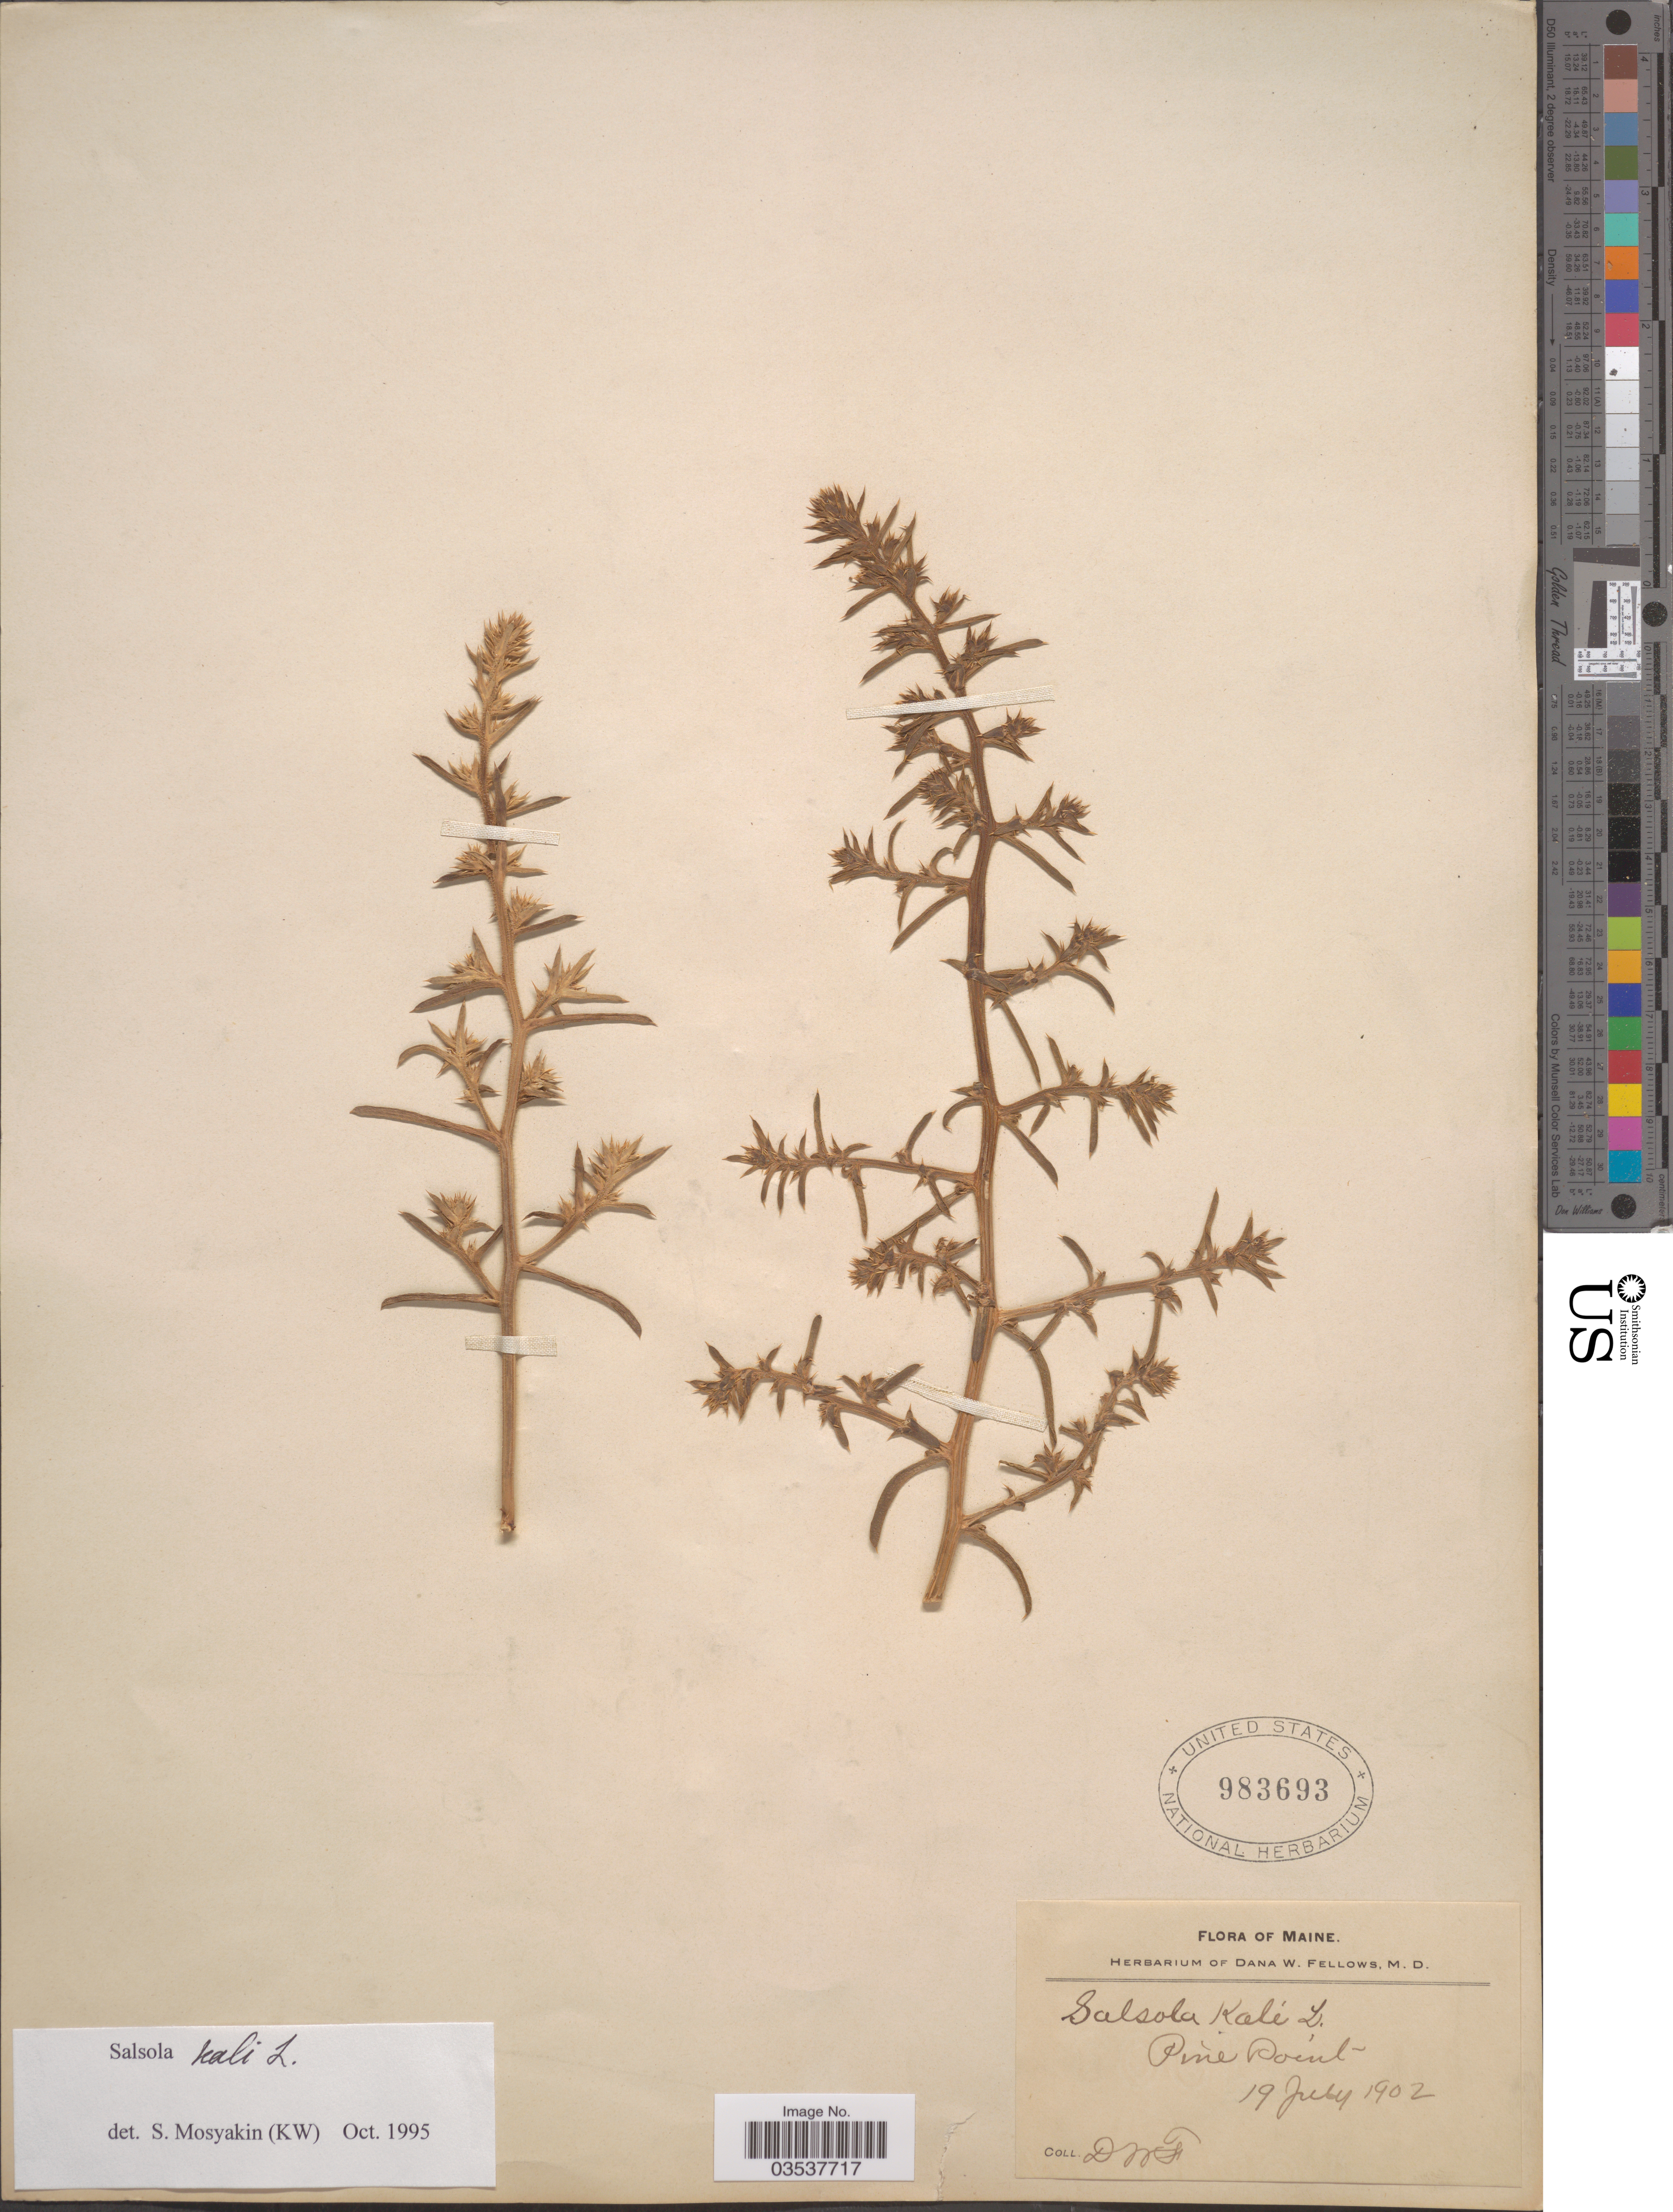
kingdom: Plantae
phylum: Tracheophyta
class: Magnoliopsida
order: Caryophyllales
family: Amaranthaceae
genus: Salsola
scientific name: Salsola kali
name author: L.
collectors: D. W. Fellows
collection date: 1902-07-19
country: United States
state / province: Maine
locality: Pine Point.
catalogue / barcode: US 983693